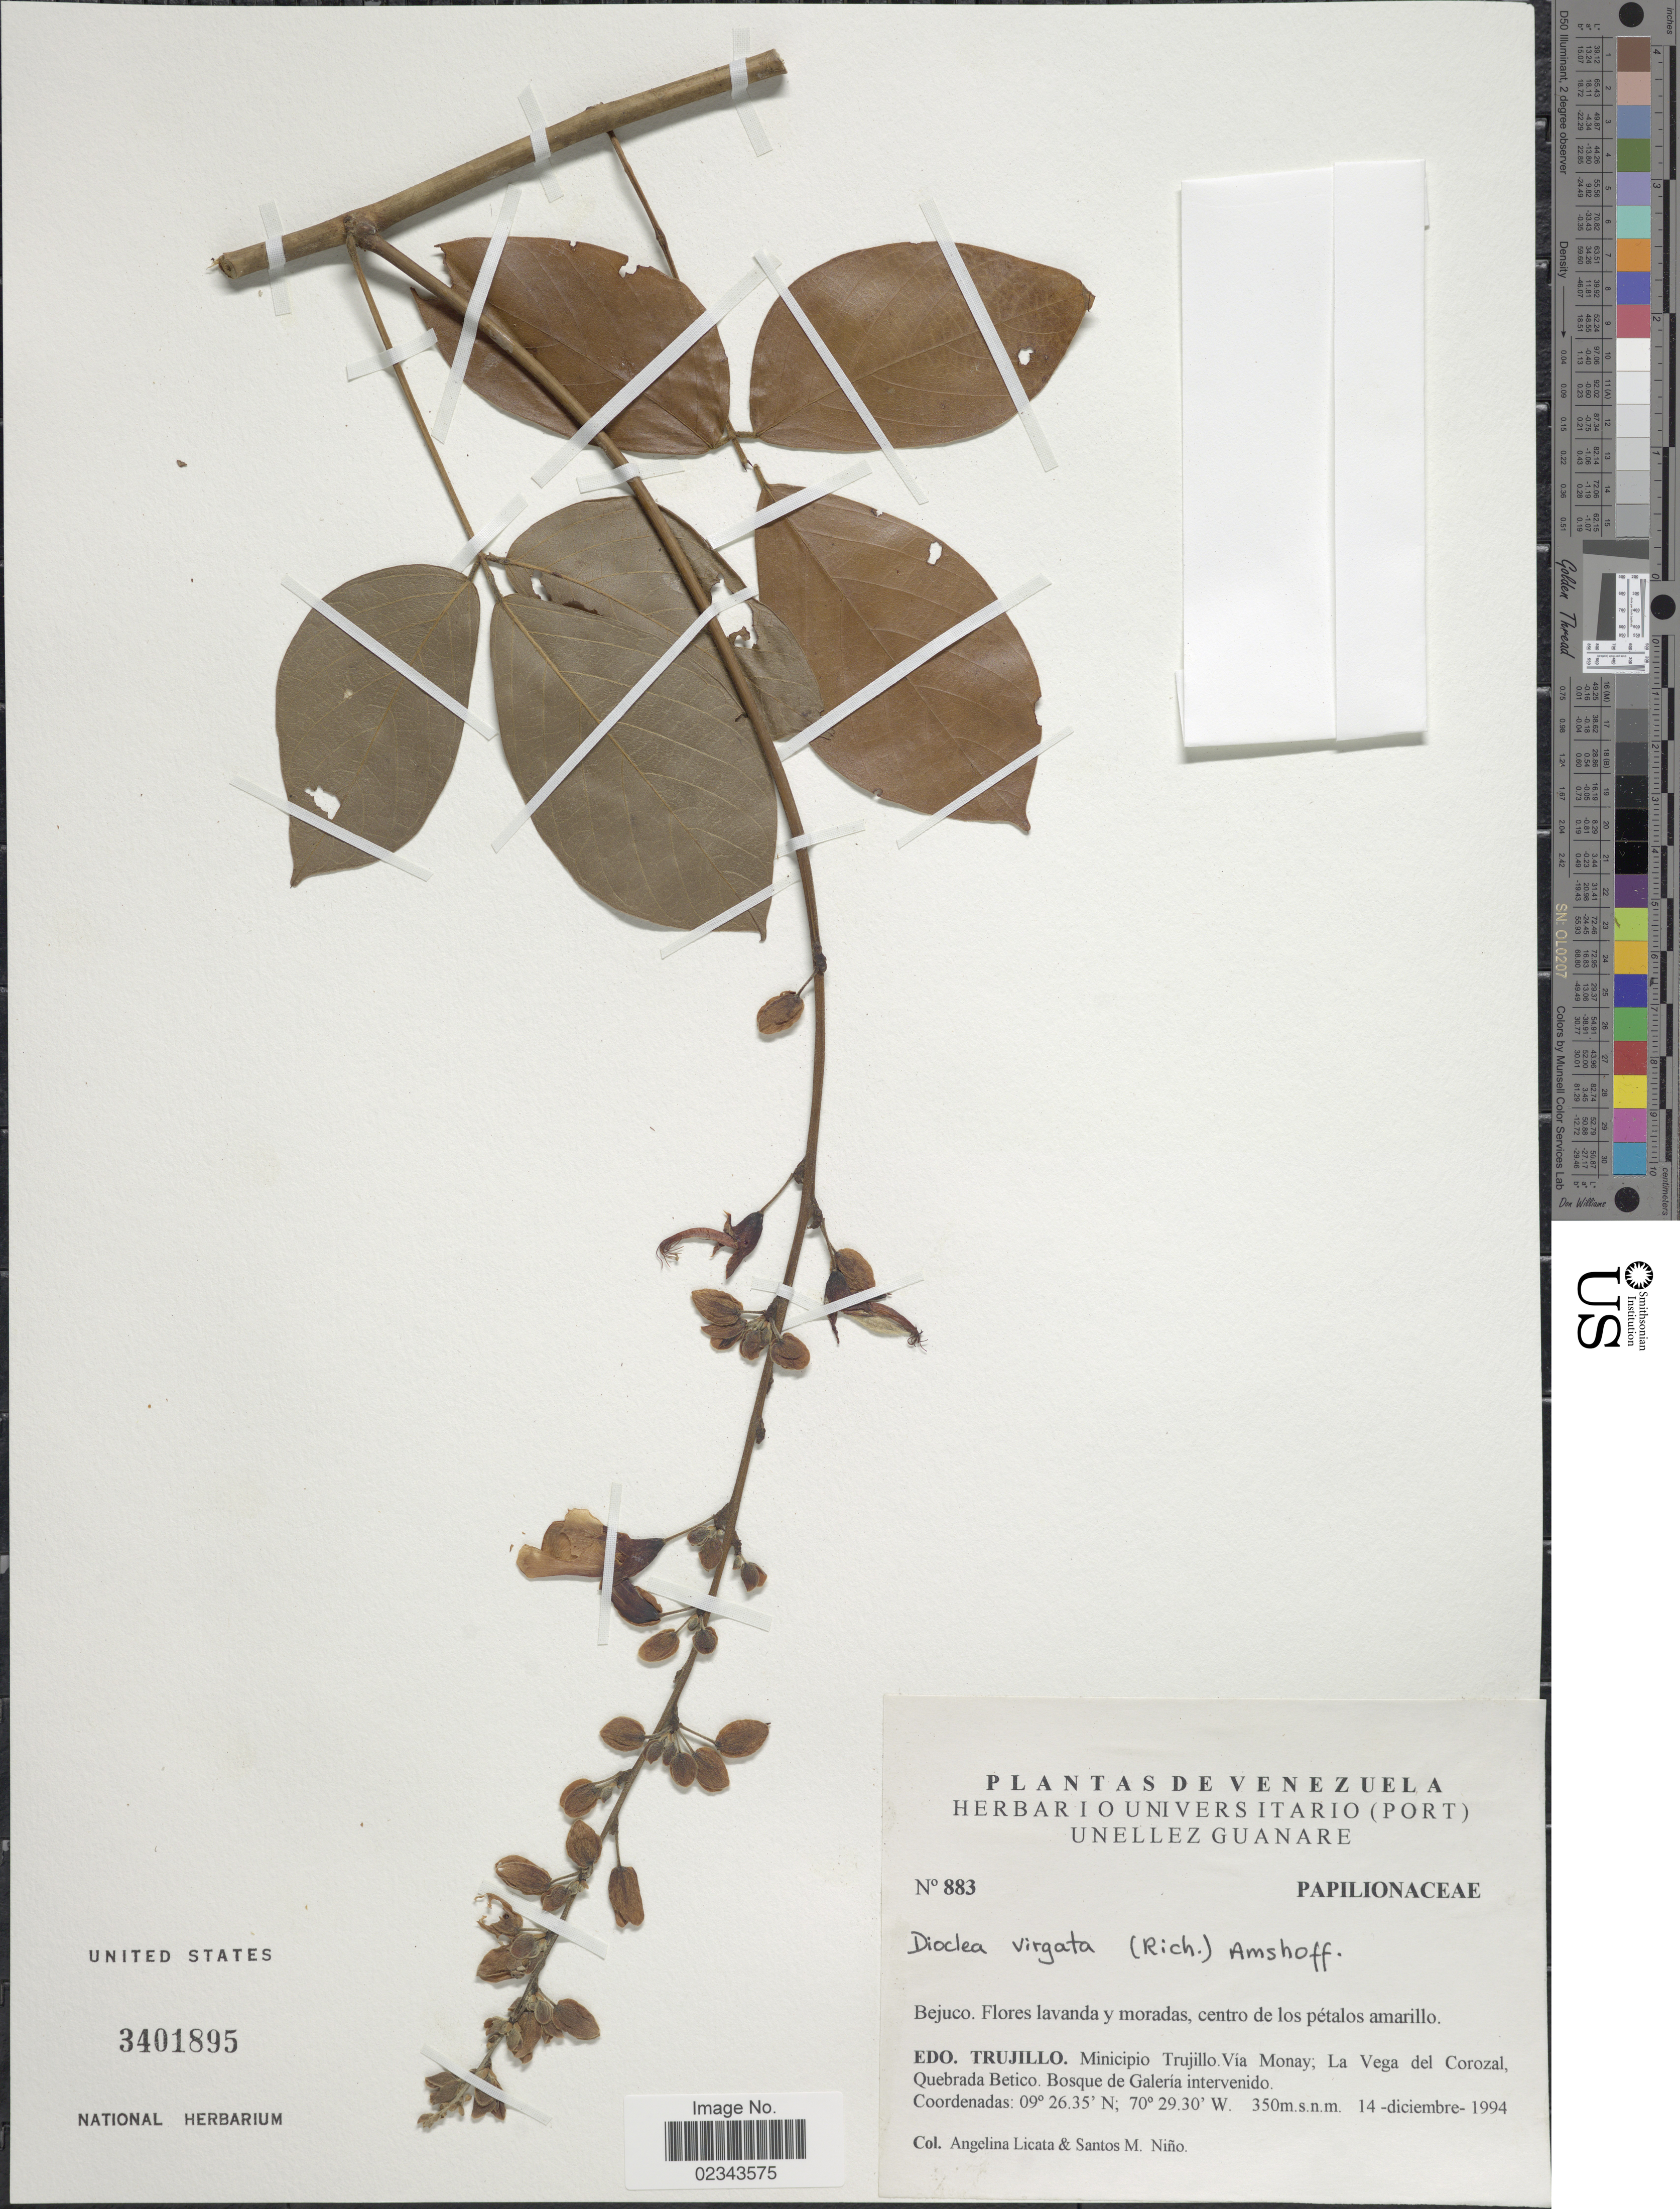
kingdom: Plantae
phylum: Tracheophyta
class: Magnoliopsida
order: Fabales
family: Fabaceae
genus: Dioclea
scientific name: Dioclea virgata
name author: (Rich.) Amshoff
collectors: A. Licata & S. M. Niño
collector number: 883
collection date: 1994-12-14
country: Venezuela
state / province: Trujillo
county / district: Trujillo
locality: Via Monay, La Vega del Corozal, Quebrada Betico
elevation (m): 350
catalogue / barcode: US 3401895